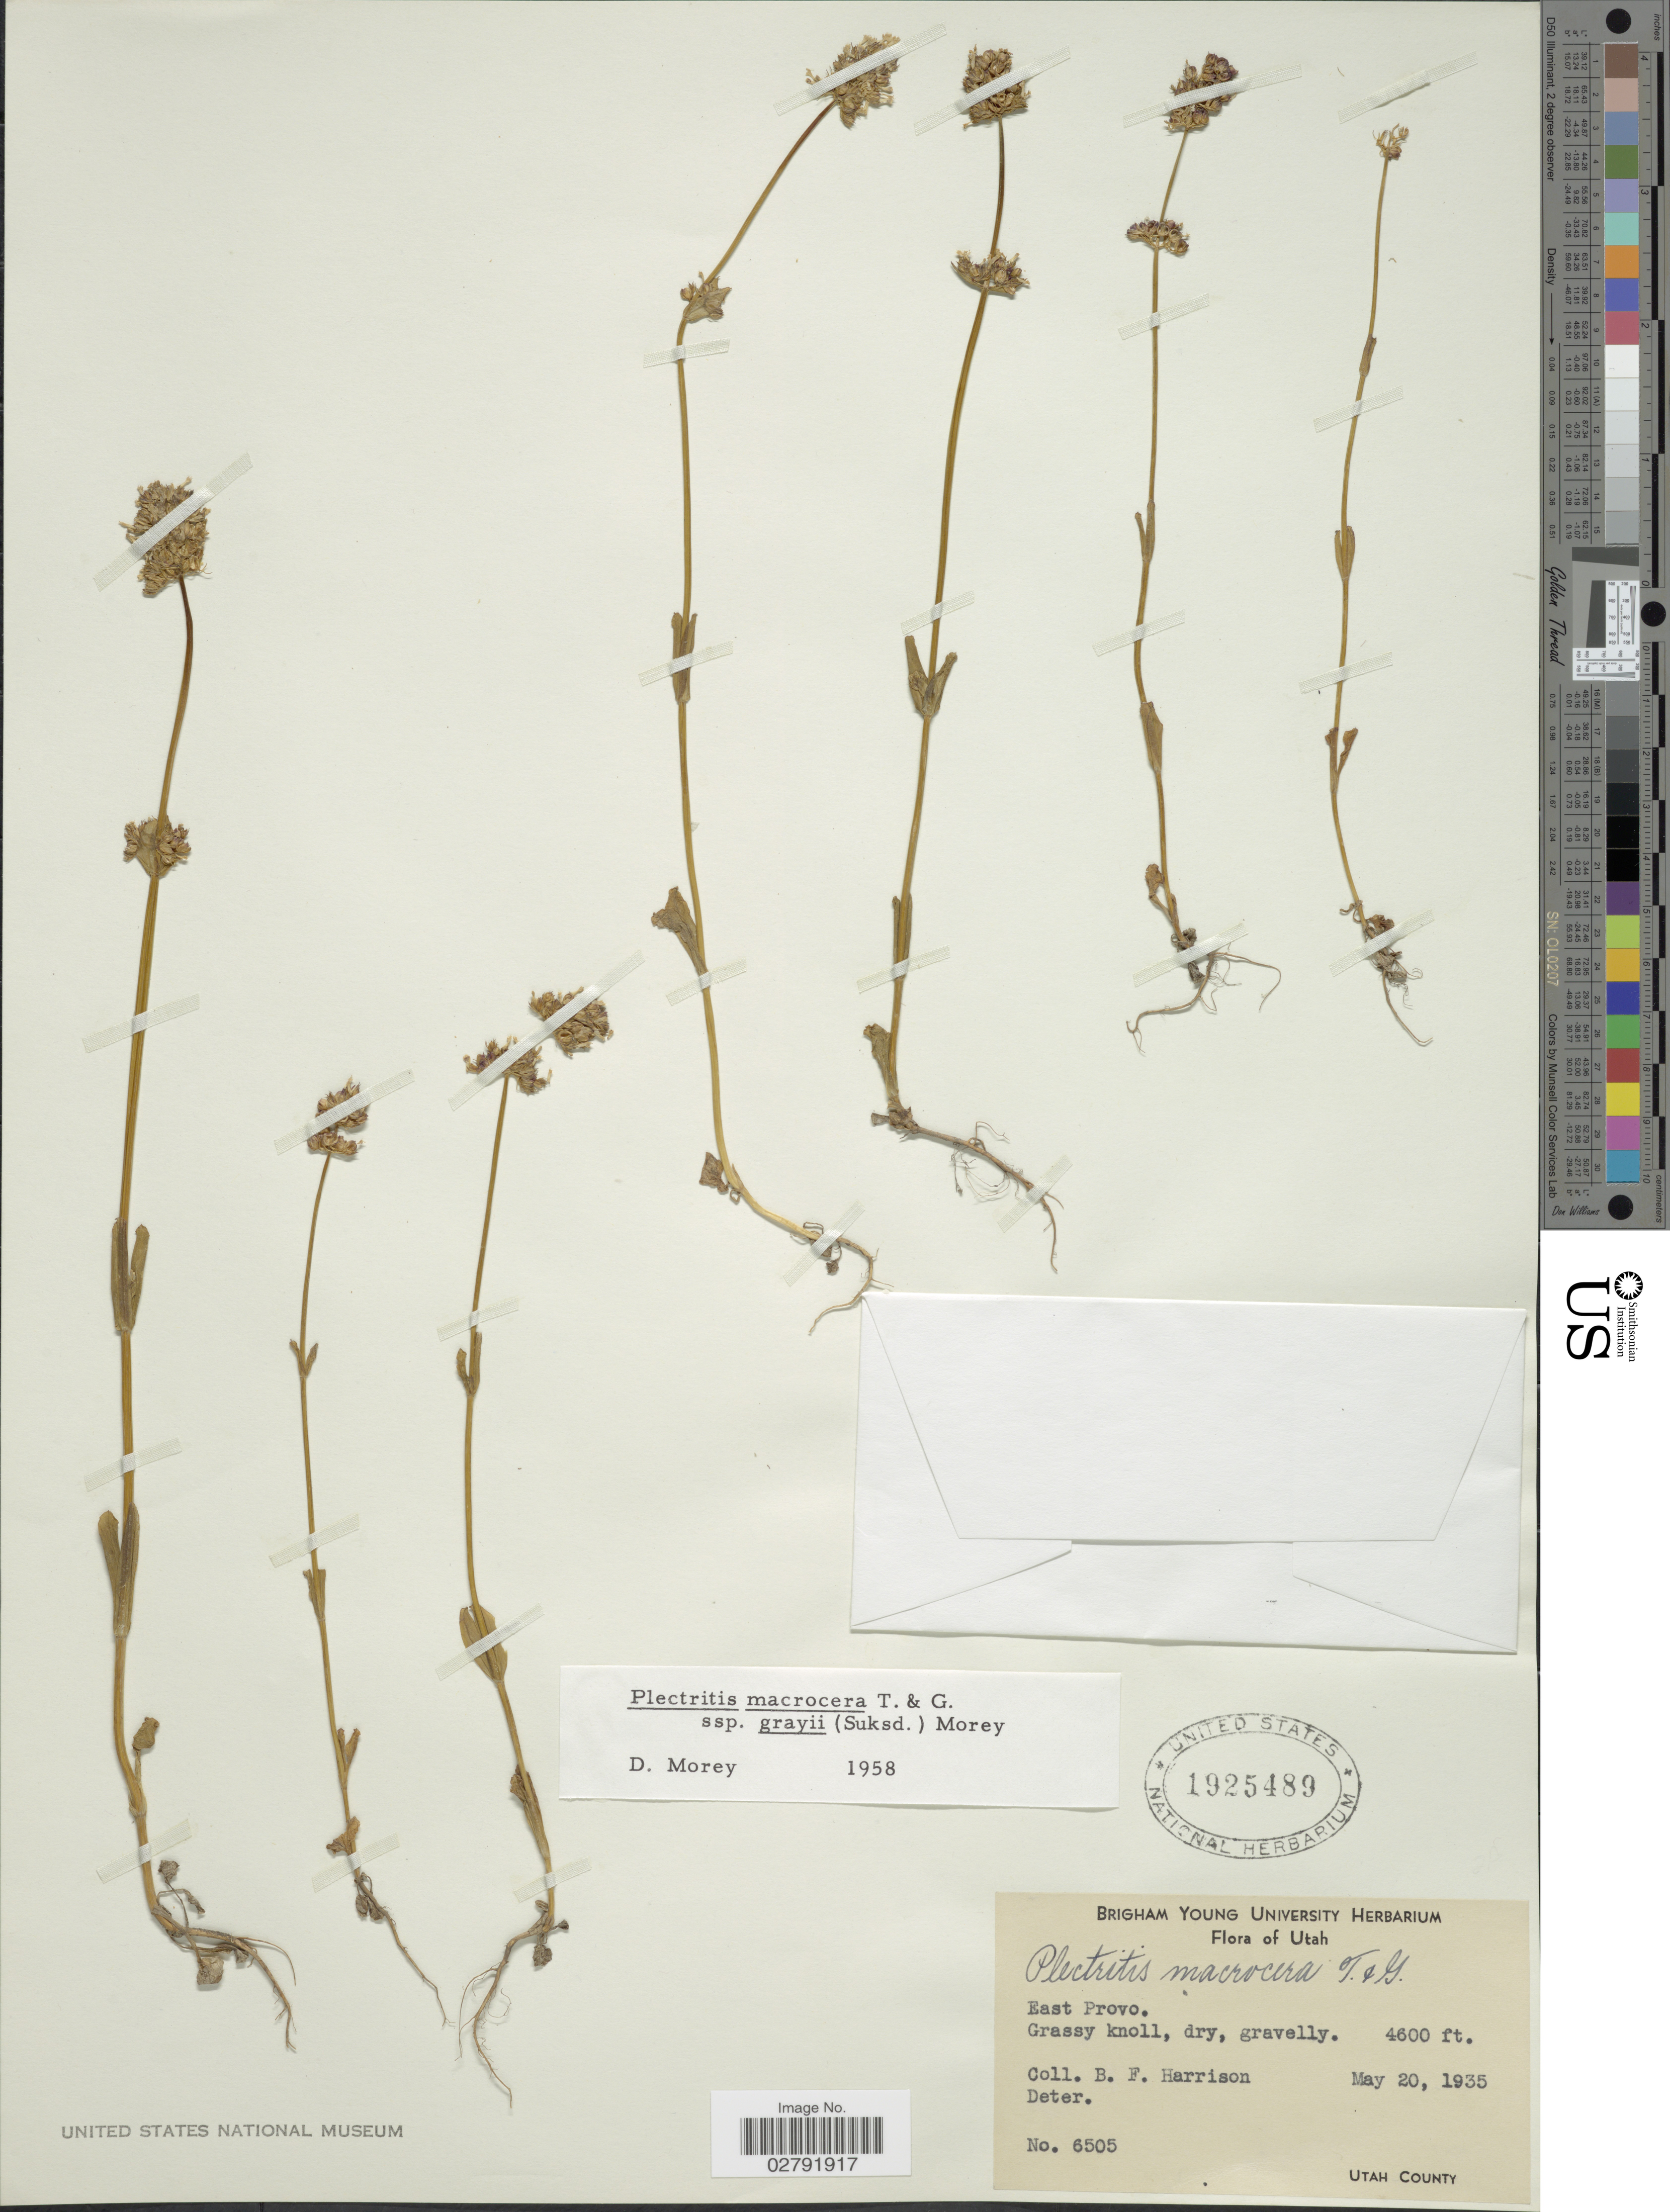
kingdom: Plantae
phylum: Tracheophyta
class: Magnoliopsida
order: Dipsacales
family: Caprifoliaceae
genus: Plectritis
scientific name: Plectritis macrocera subsp. grayi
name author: (Suksd.) Morey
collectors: B. F. Harrison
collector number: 6505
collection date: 1935-05-20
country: United States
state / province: Utah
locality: East Provo. Utah County.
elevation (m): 1402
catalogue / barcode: US 1925489